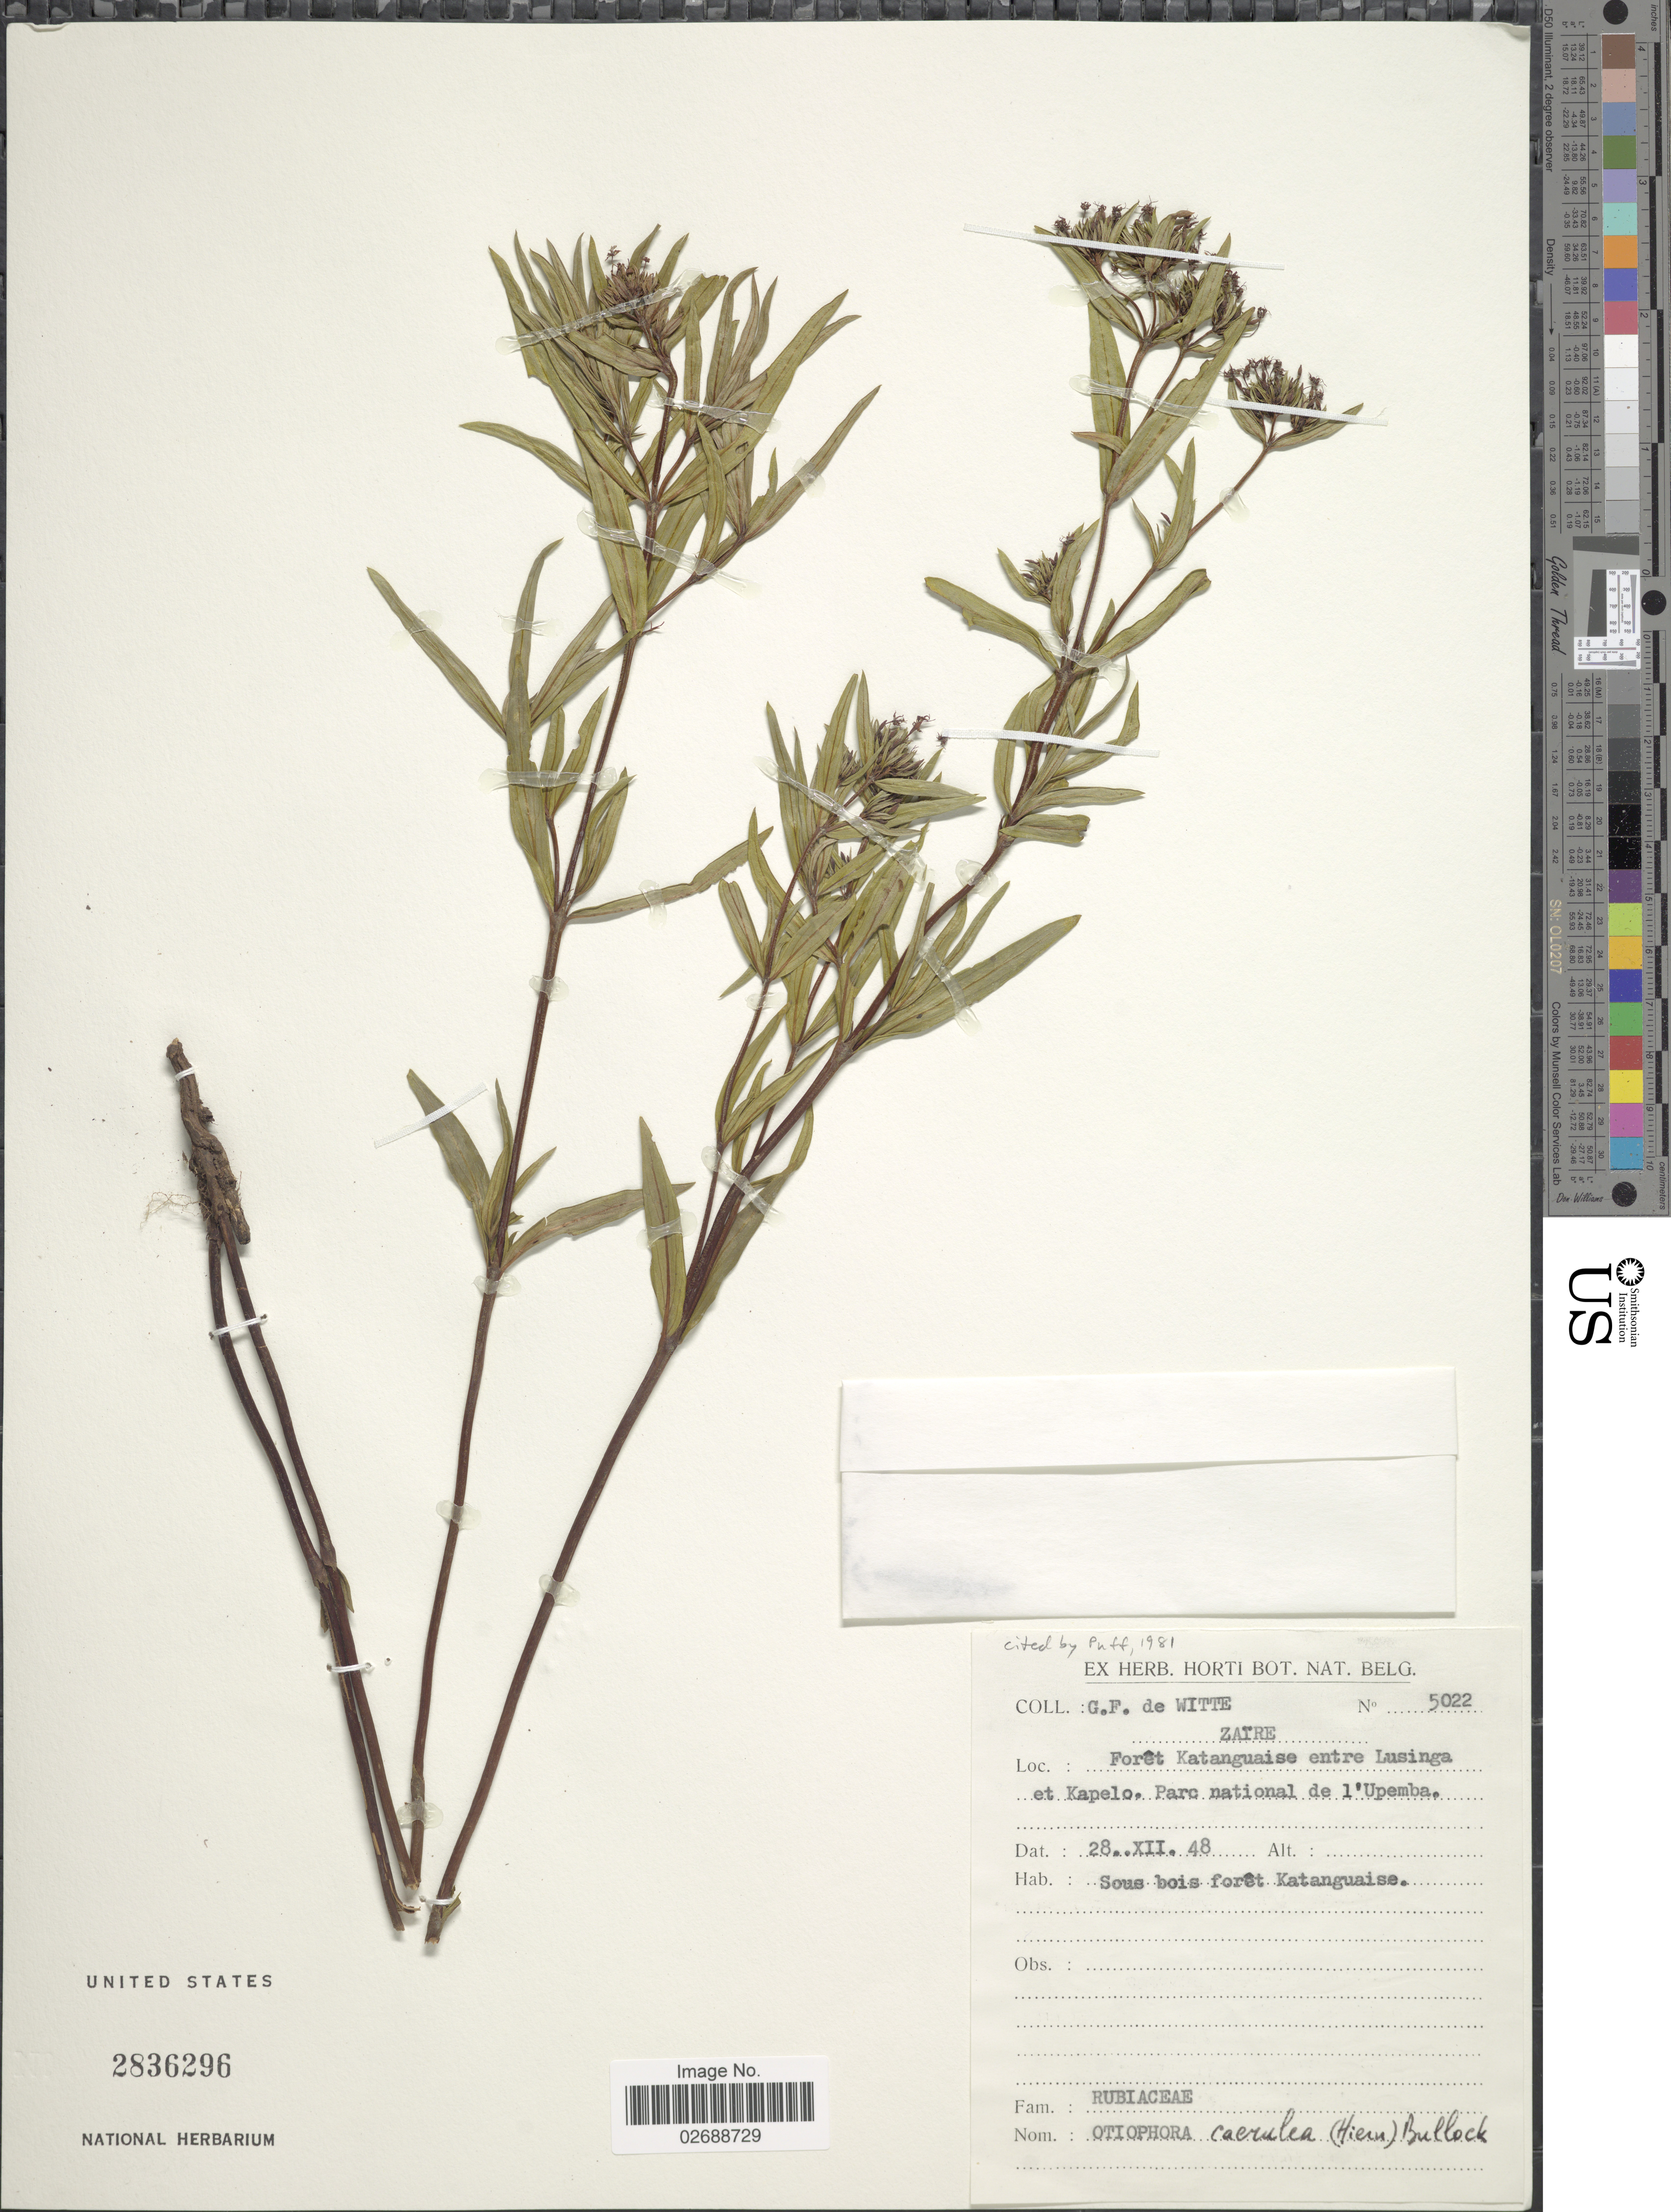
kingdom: Plantae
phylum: Tracheophyta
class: Magnoliopsida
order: Gentianales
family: Rubiaceae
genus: Otiophora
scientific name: Otiophora caerulea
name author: (Hiern) Bullock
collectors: G. de Witte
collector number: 5022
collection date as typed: Transcribed d/m/y: 28/12/48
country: Congo, Democratic Republic of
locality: Zaire. Foret Katanguaise entre Lusinga et Kapelo. Parc national de l'Upemba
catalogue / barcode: US 2836296